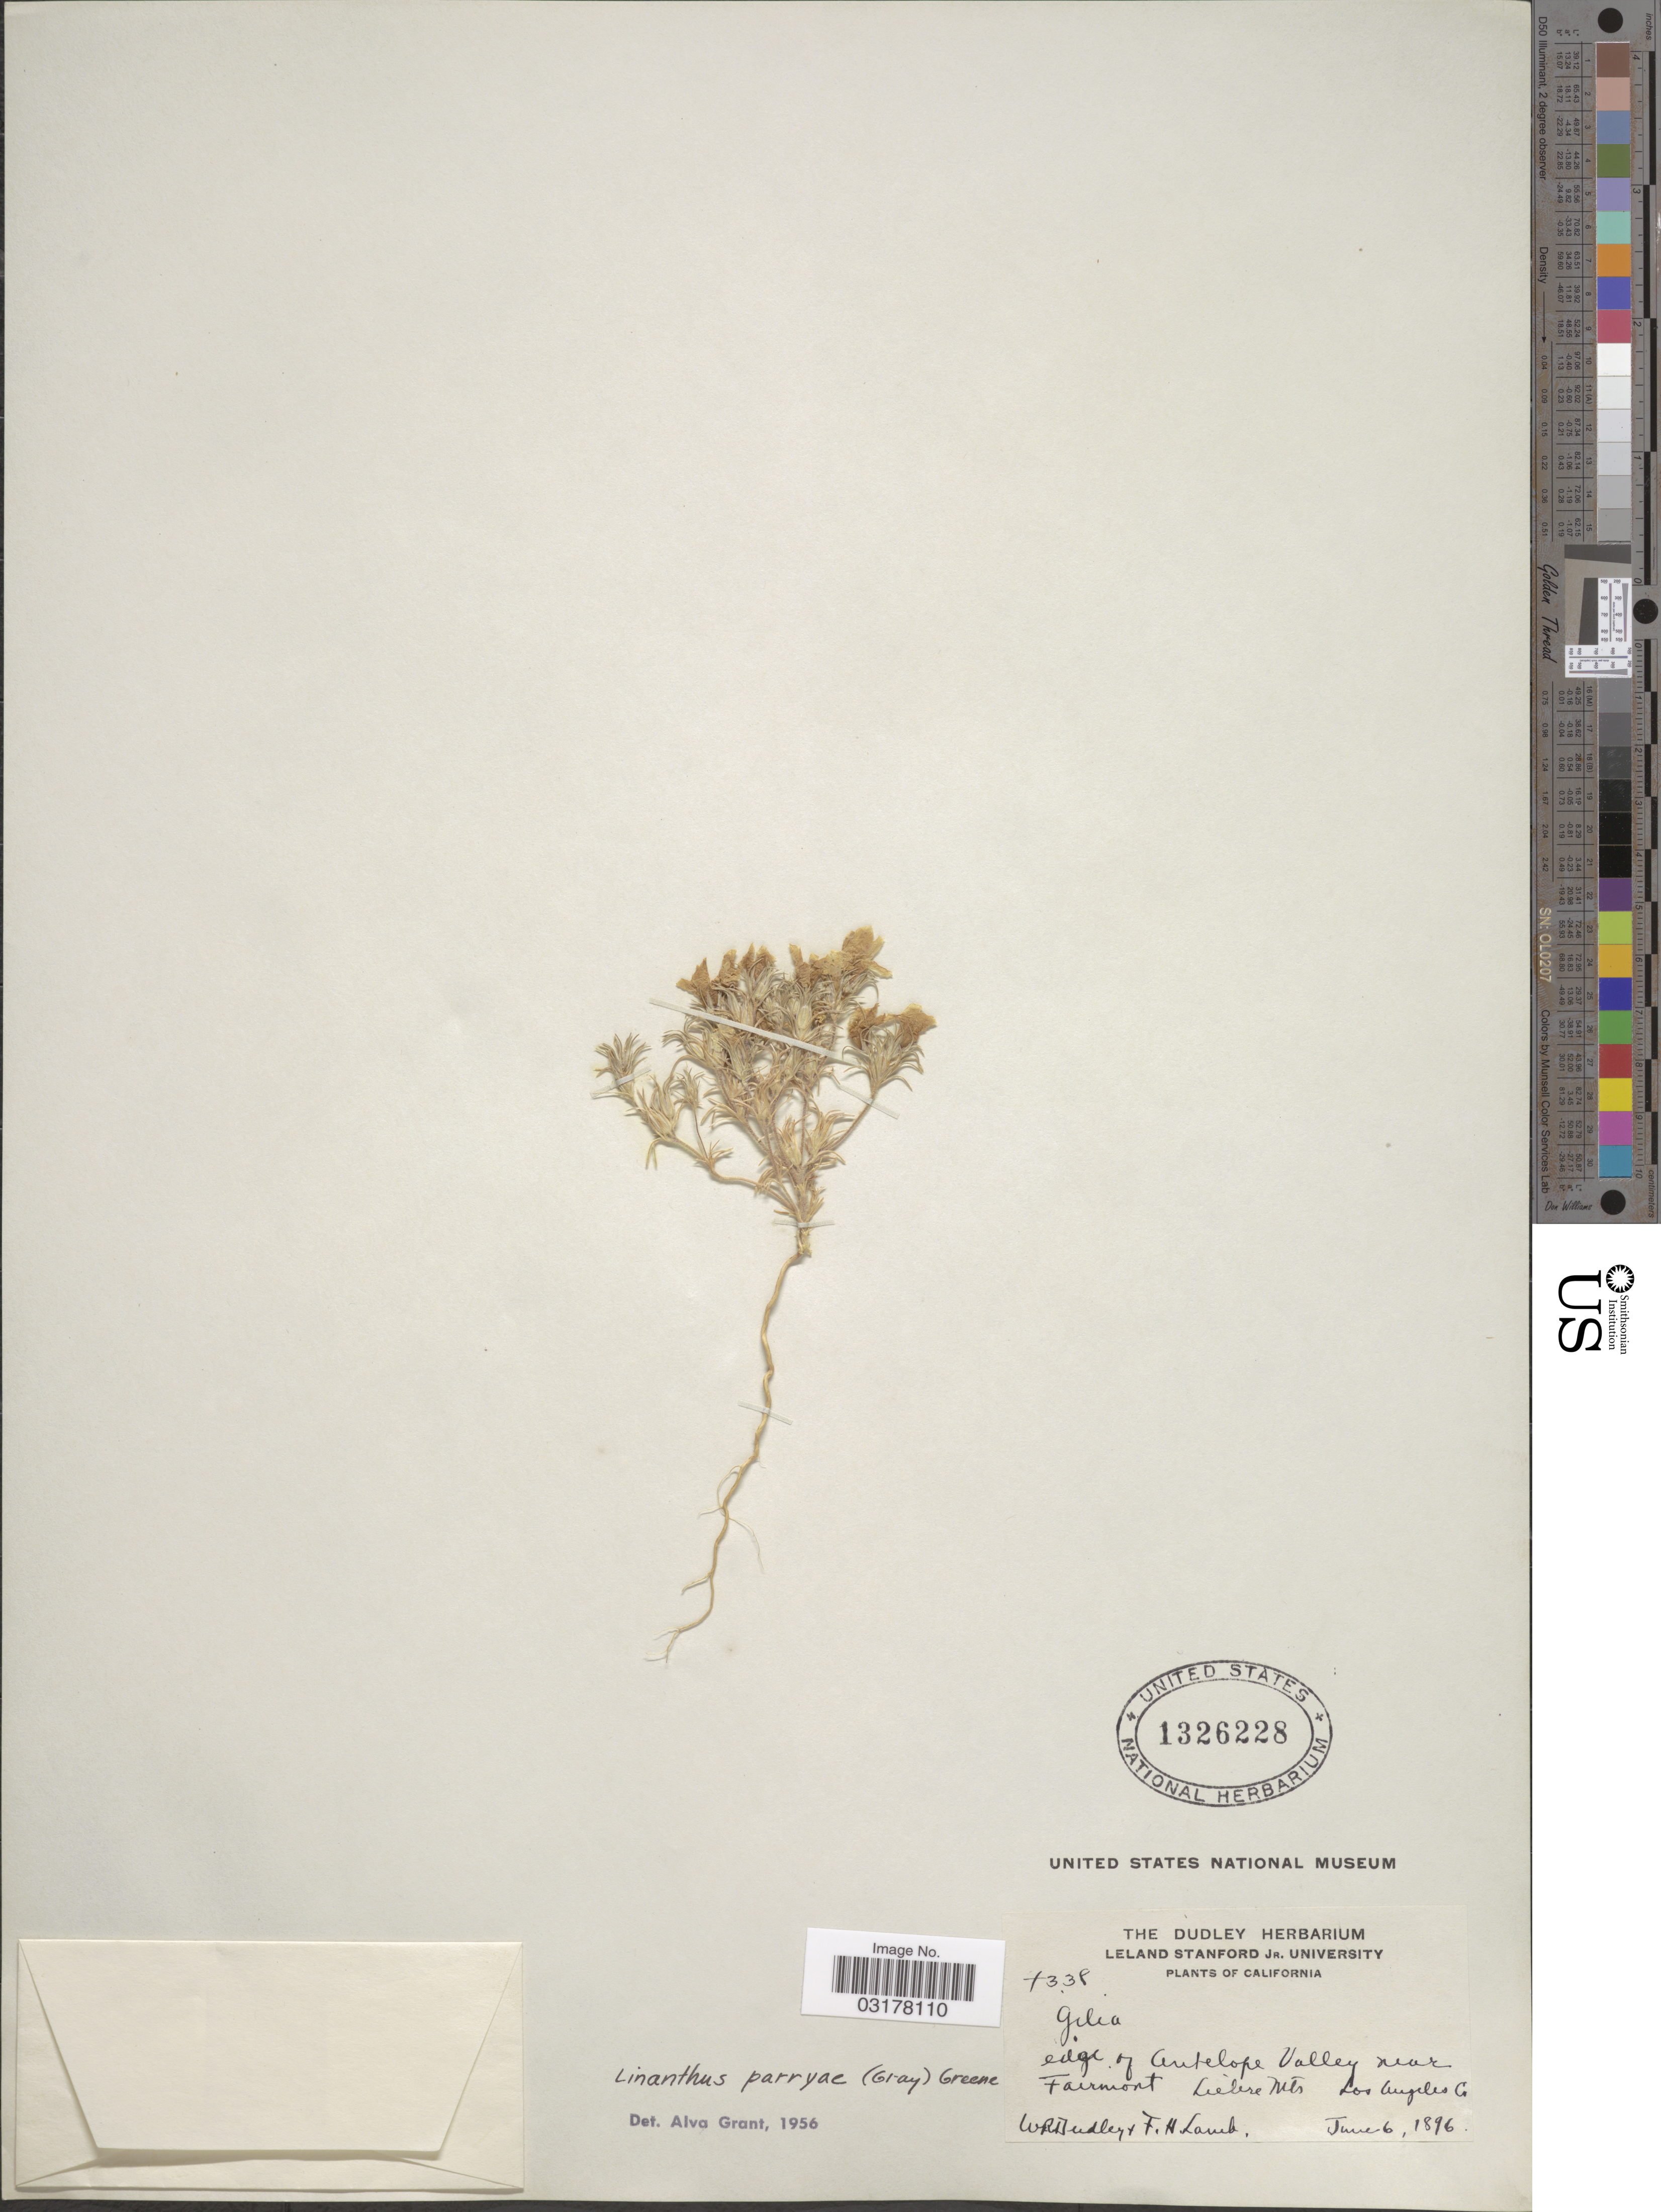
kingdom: Plantae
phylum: Tracheophyta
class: Magnoliopsida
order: Ericales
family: Polemoniaceae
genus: Linanthus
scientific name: Linanthus parryae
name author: (A. Gray) Greene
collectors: W. Dudley & F. H. Lamb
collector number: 4338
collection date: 1896-06-06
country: United States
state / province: California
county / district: Los Angeles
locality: Edge of Antelope Valley near Fairmont. Liebre Mts. Los Angeles Co.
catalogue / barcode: US 1326228